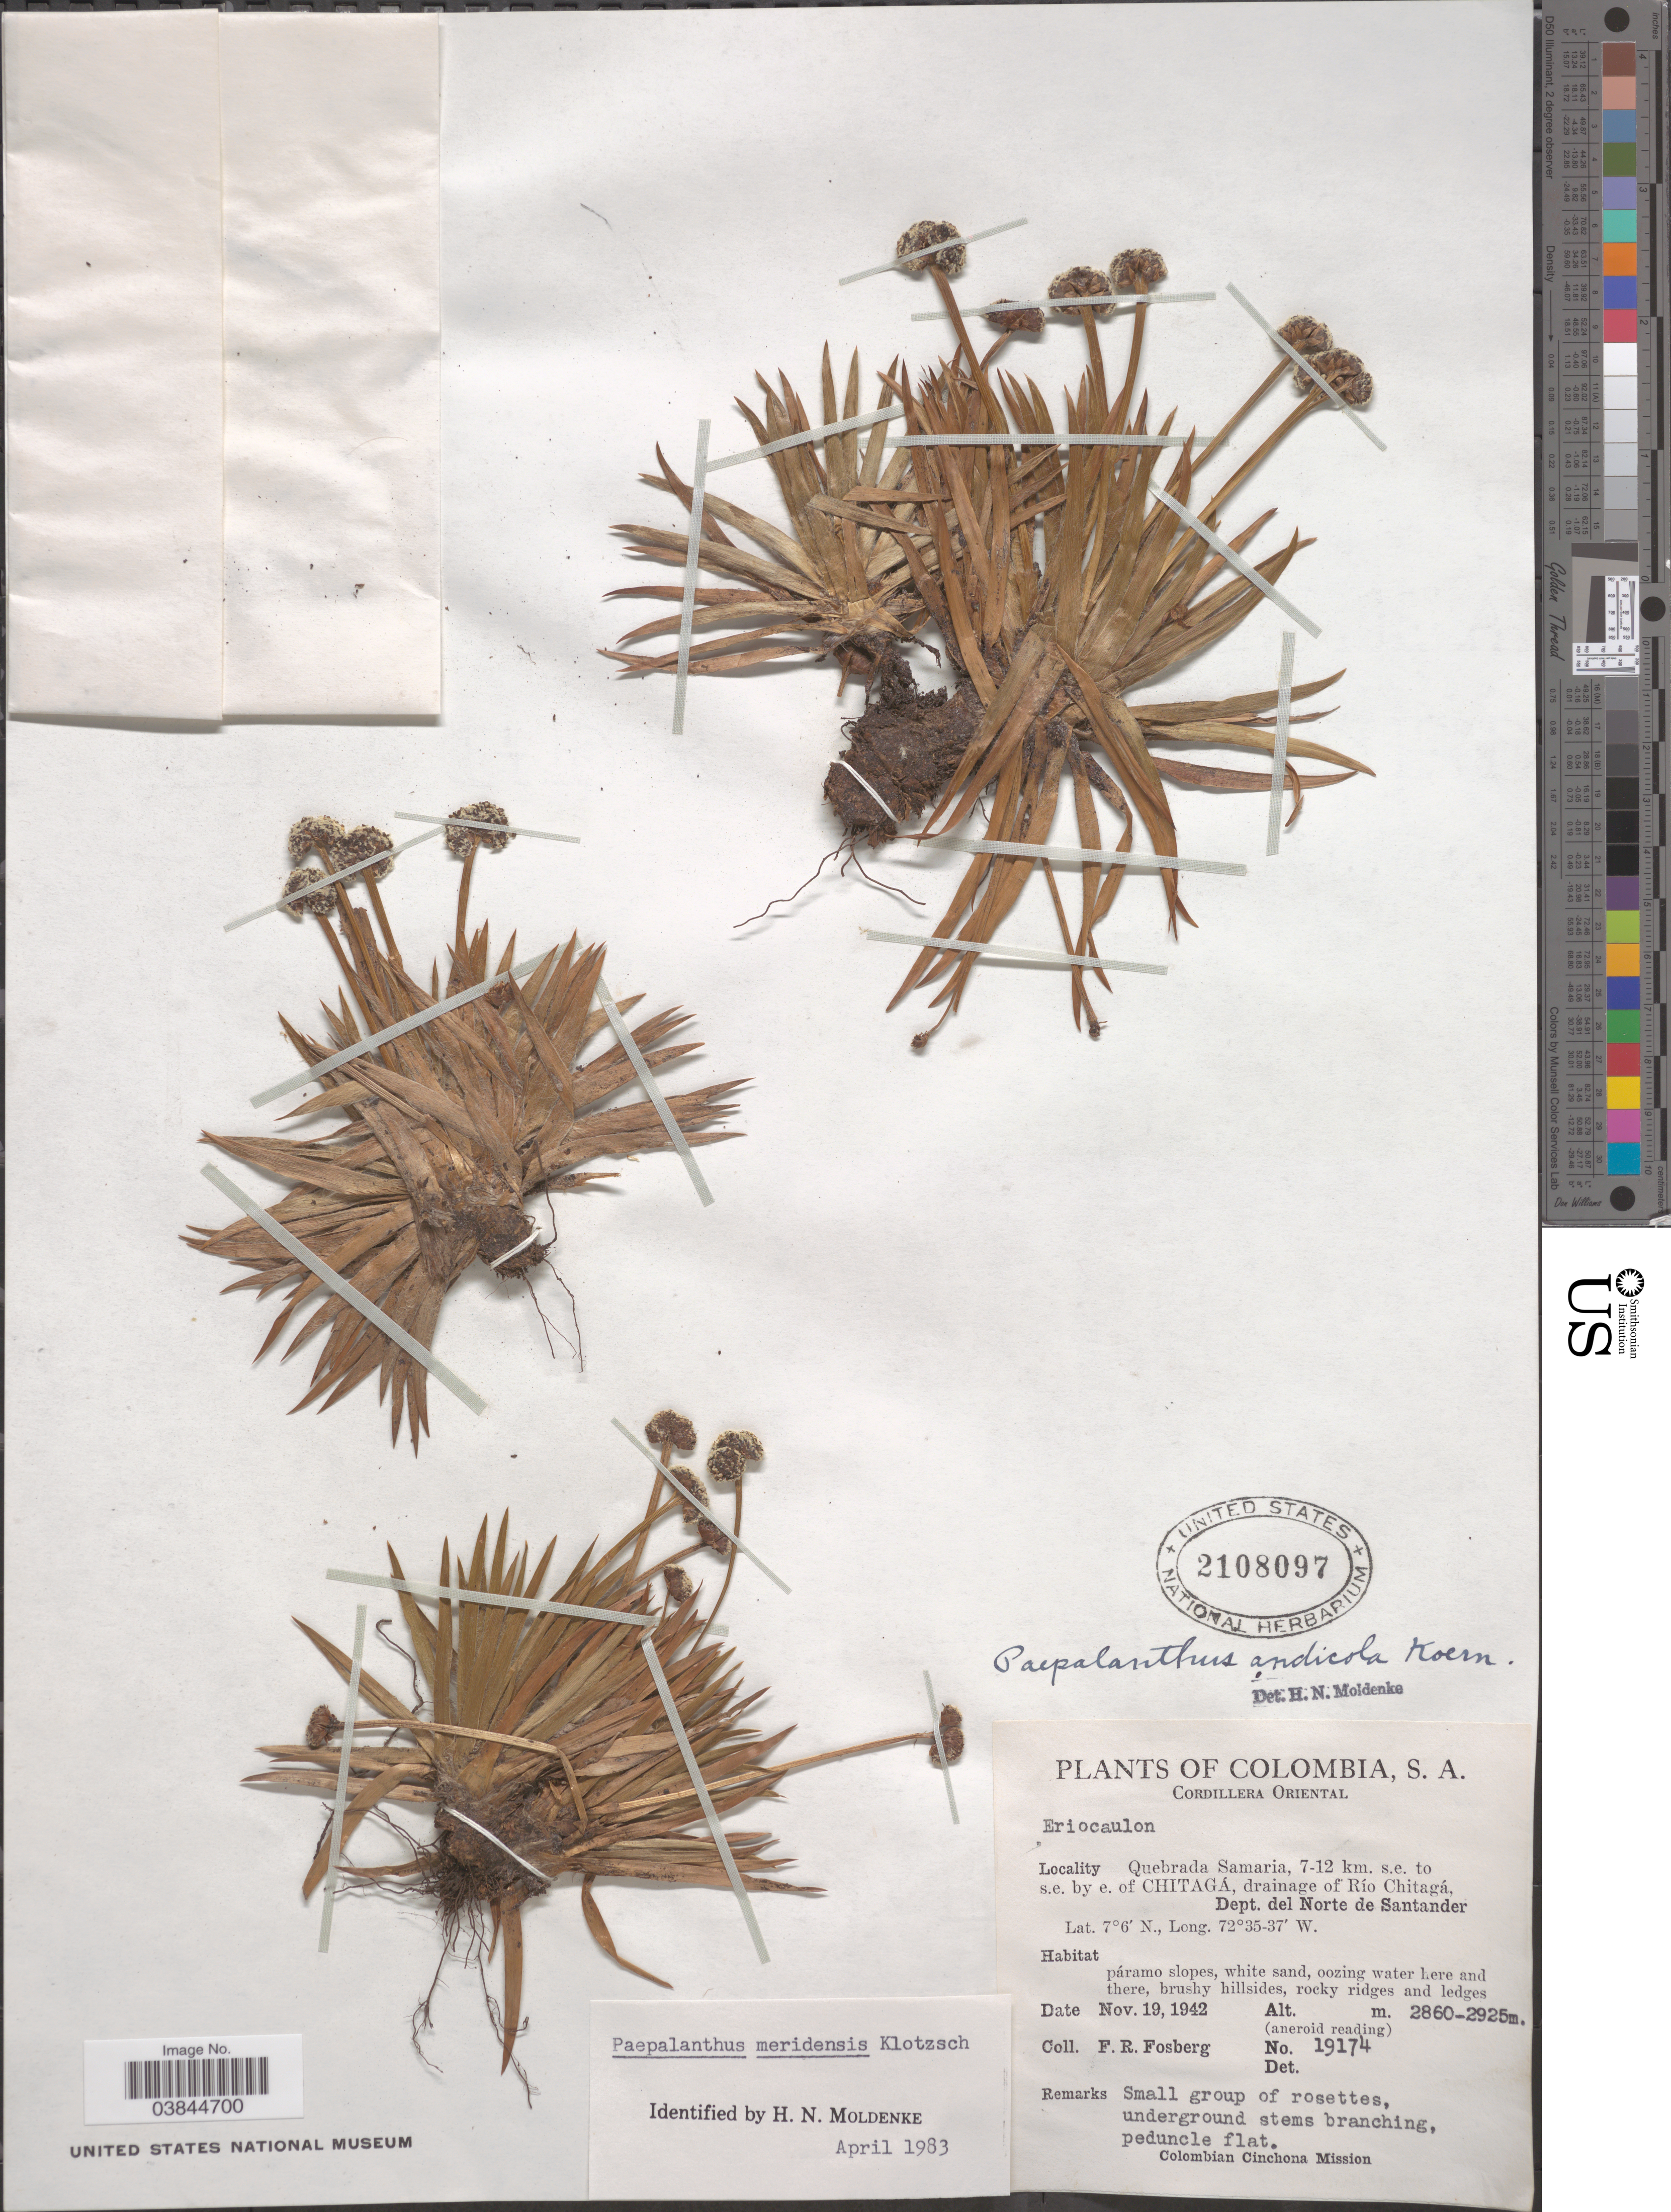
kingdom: Plantae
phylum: Tracheophyta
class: Liliopsida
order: Poales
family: Eriocaulaceae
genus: Paepalanthus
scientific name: Paepalanthus lindenii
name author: Ruhland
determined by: Sauthier, Laura Jeanne, (SPF), Universidade de Sao Paulo (BRAZIL)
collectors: F. R. Fosberg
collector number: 19174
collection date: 1942-11-19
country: Colombia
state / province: Norte de Santander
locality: Cordillera Oriental. Quebrada Samaria, 7-12 km. s.e. to s.e. by e. of Chitagá, drainage of Río Chitagá, Dept. del Norte de Santander.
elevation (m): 2860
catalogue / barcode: US 2108097